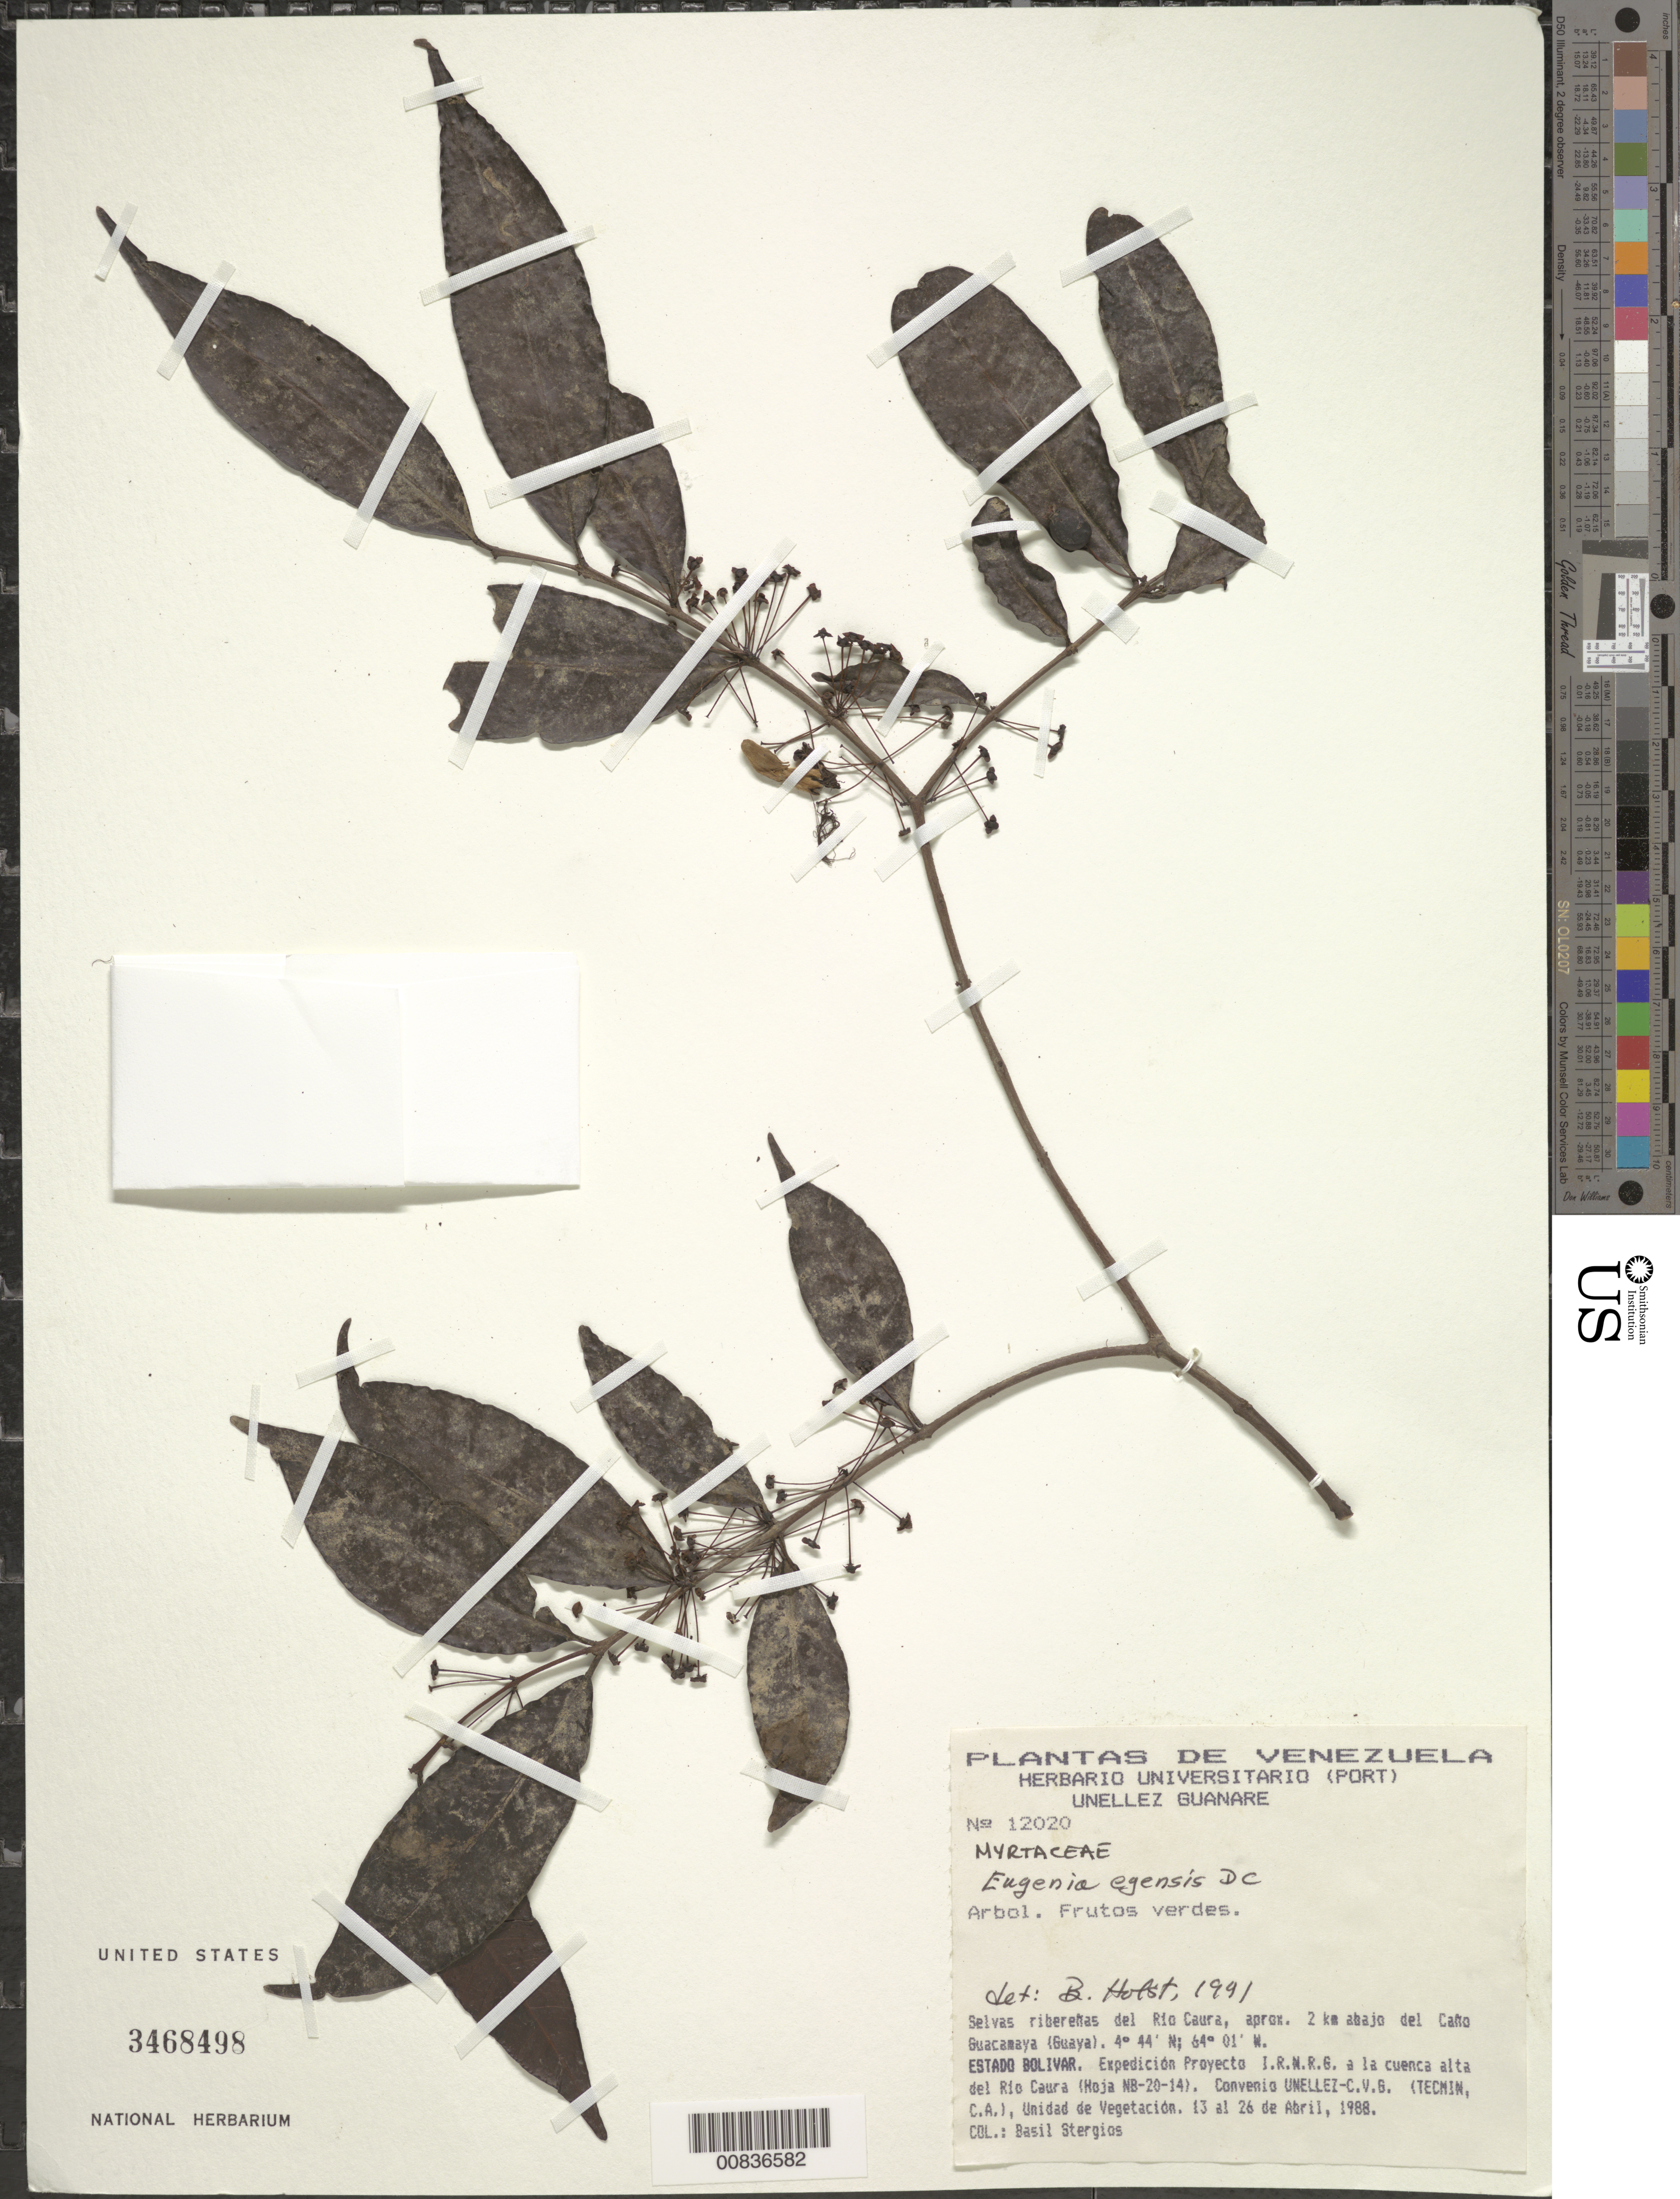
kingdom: Plantae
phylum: Tracheophyta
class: Magnoliopsida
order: Myrtales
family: Myrtaceae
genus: Eugenia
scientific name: Eugenia egensis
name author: DC.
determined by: Holst, Bruce K.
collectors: B. G. Stergios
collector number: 12020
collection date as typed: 13-Apr-88 to 26-Apr-88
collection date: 1988-04-13/1988-04-26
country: Venezuela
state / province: Bolívar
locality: Río Caura, 2 km del Caño Guacamaya (Guaya)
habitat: Selvas riberenas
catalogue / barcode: US 3468498